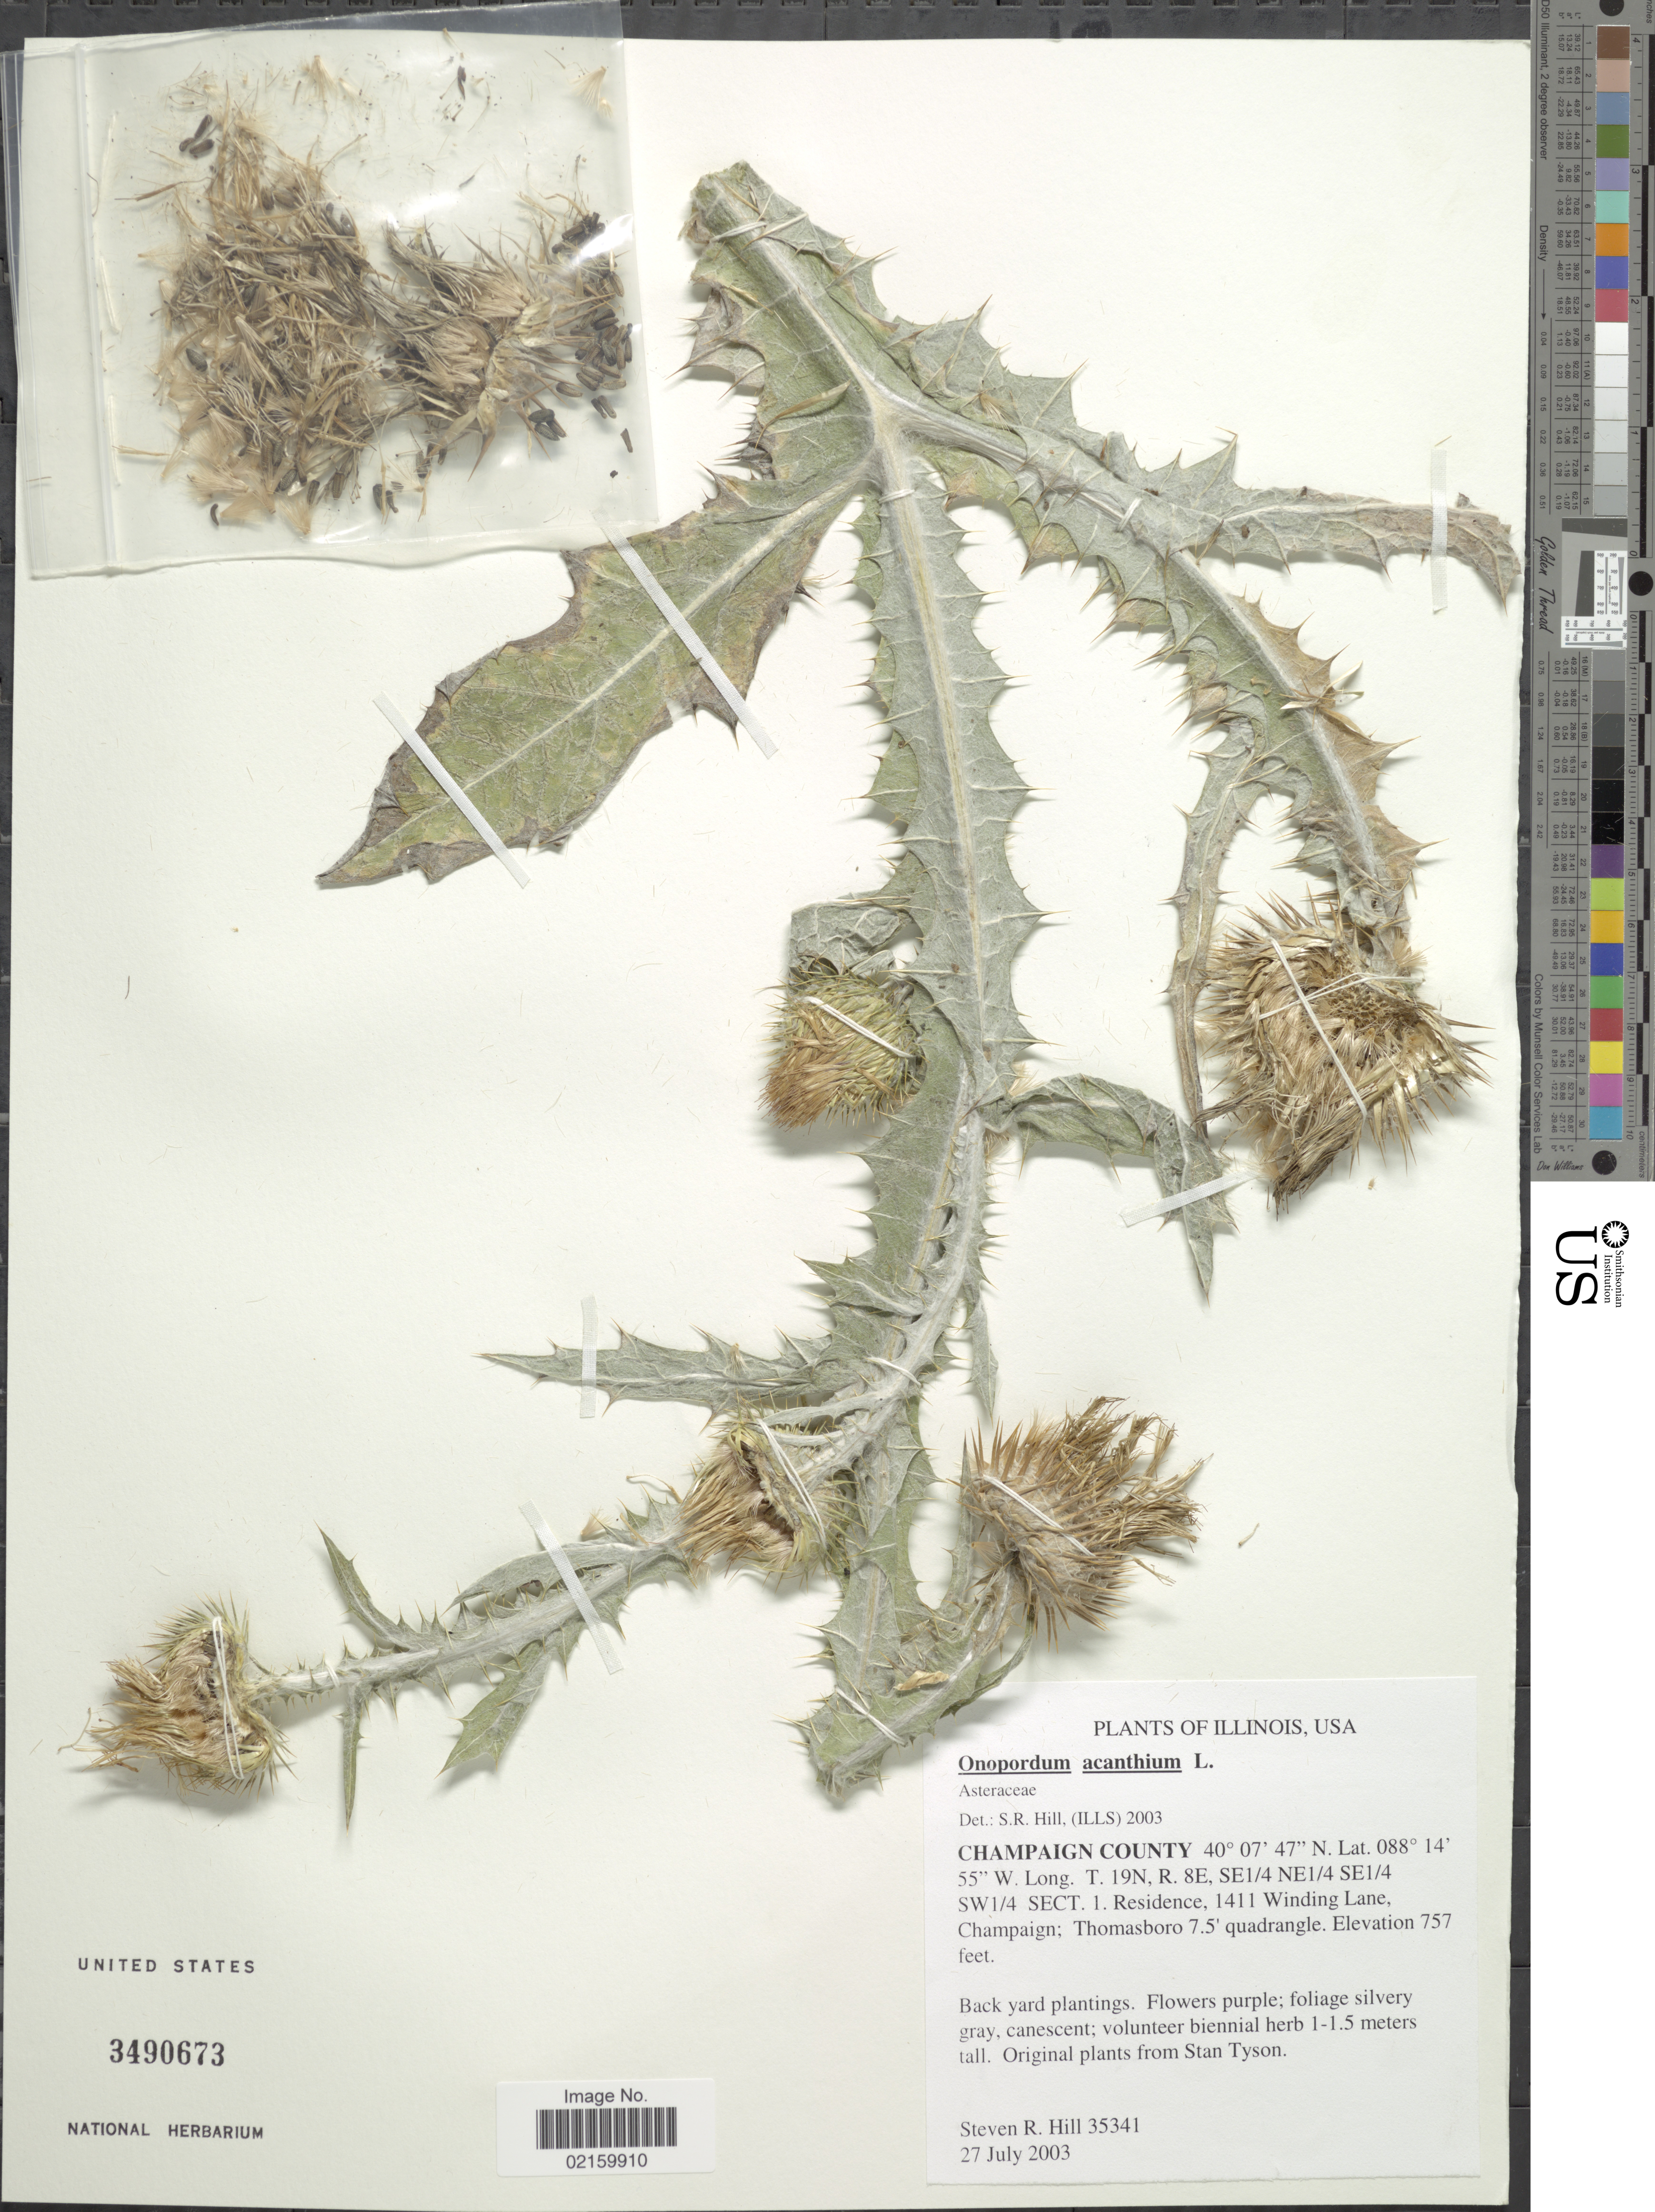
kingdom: Plantae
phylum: Tracheophyta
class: Magnoliopsida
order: Asterales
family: Asteraceae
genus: Onopordum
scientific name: Onopordum acanthium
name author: L.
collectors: S. Hill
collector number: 35341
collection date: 2003-07-27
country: United States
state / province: Illinois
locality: Illinois. Champaign County R. 8E, SE1/4 NE1/4 SE1/4 SW1/4 SECT 1. Residence, 1411 Winding Lane, Champaign; Thomasboro 7.5'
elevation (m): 231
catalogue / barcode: US 3490673